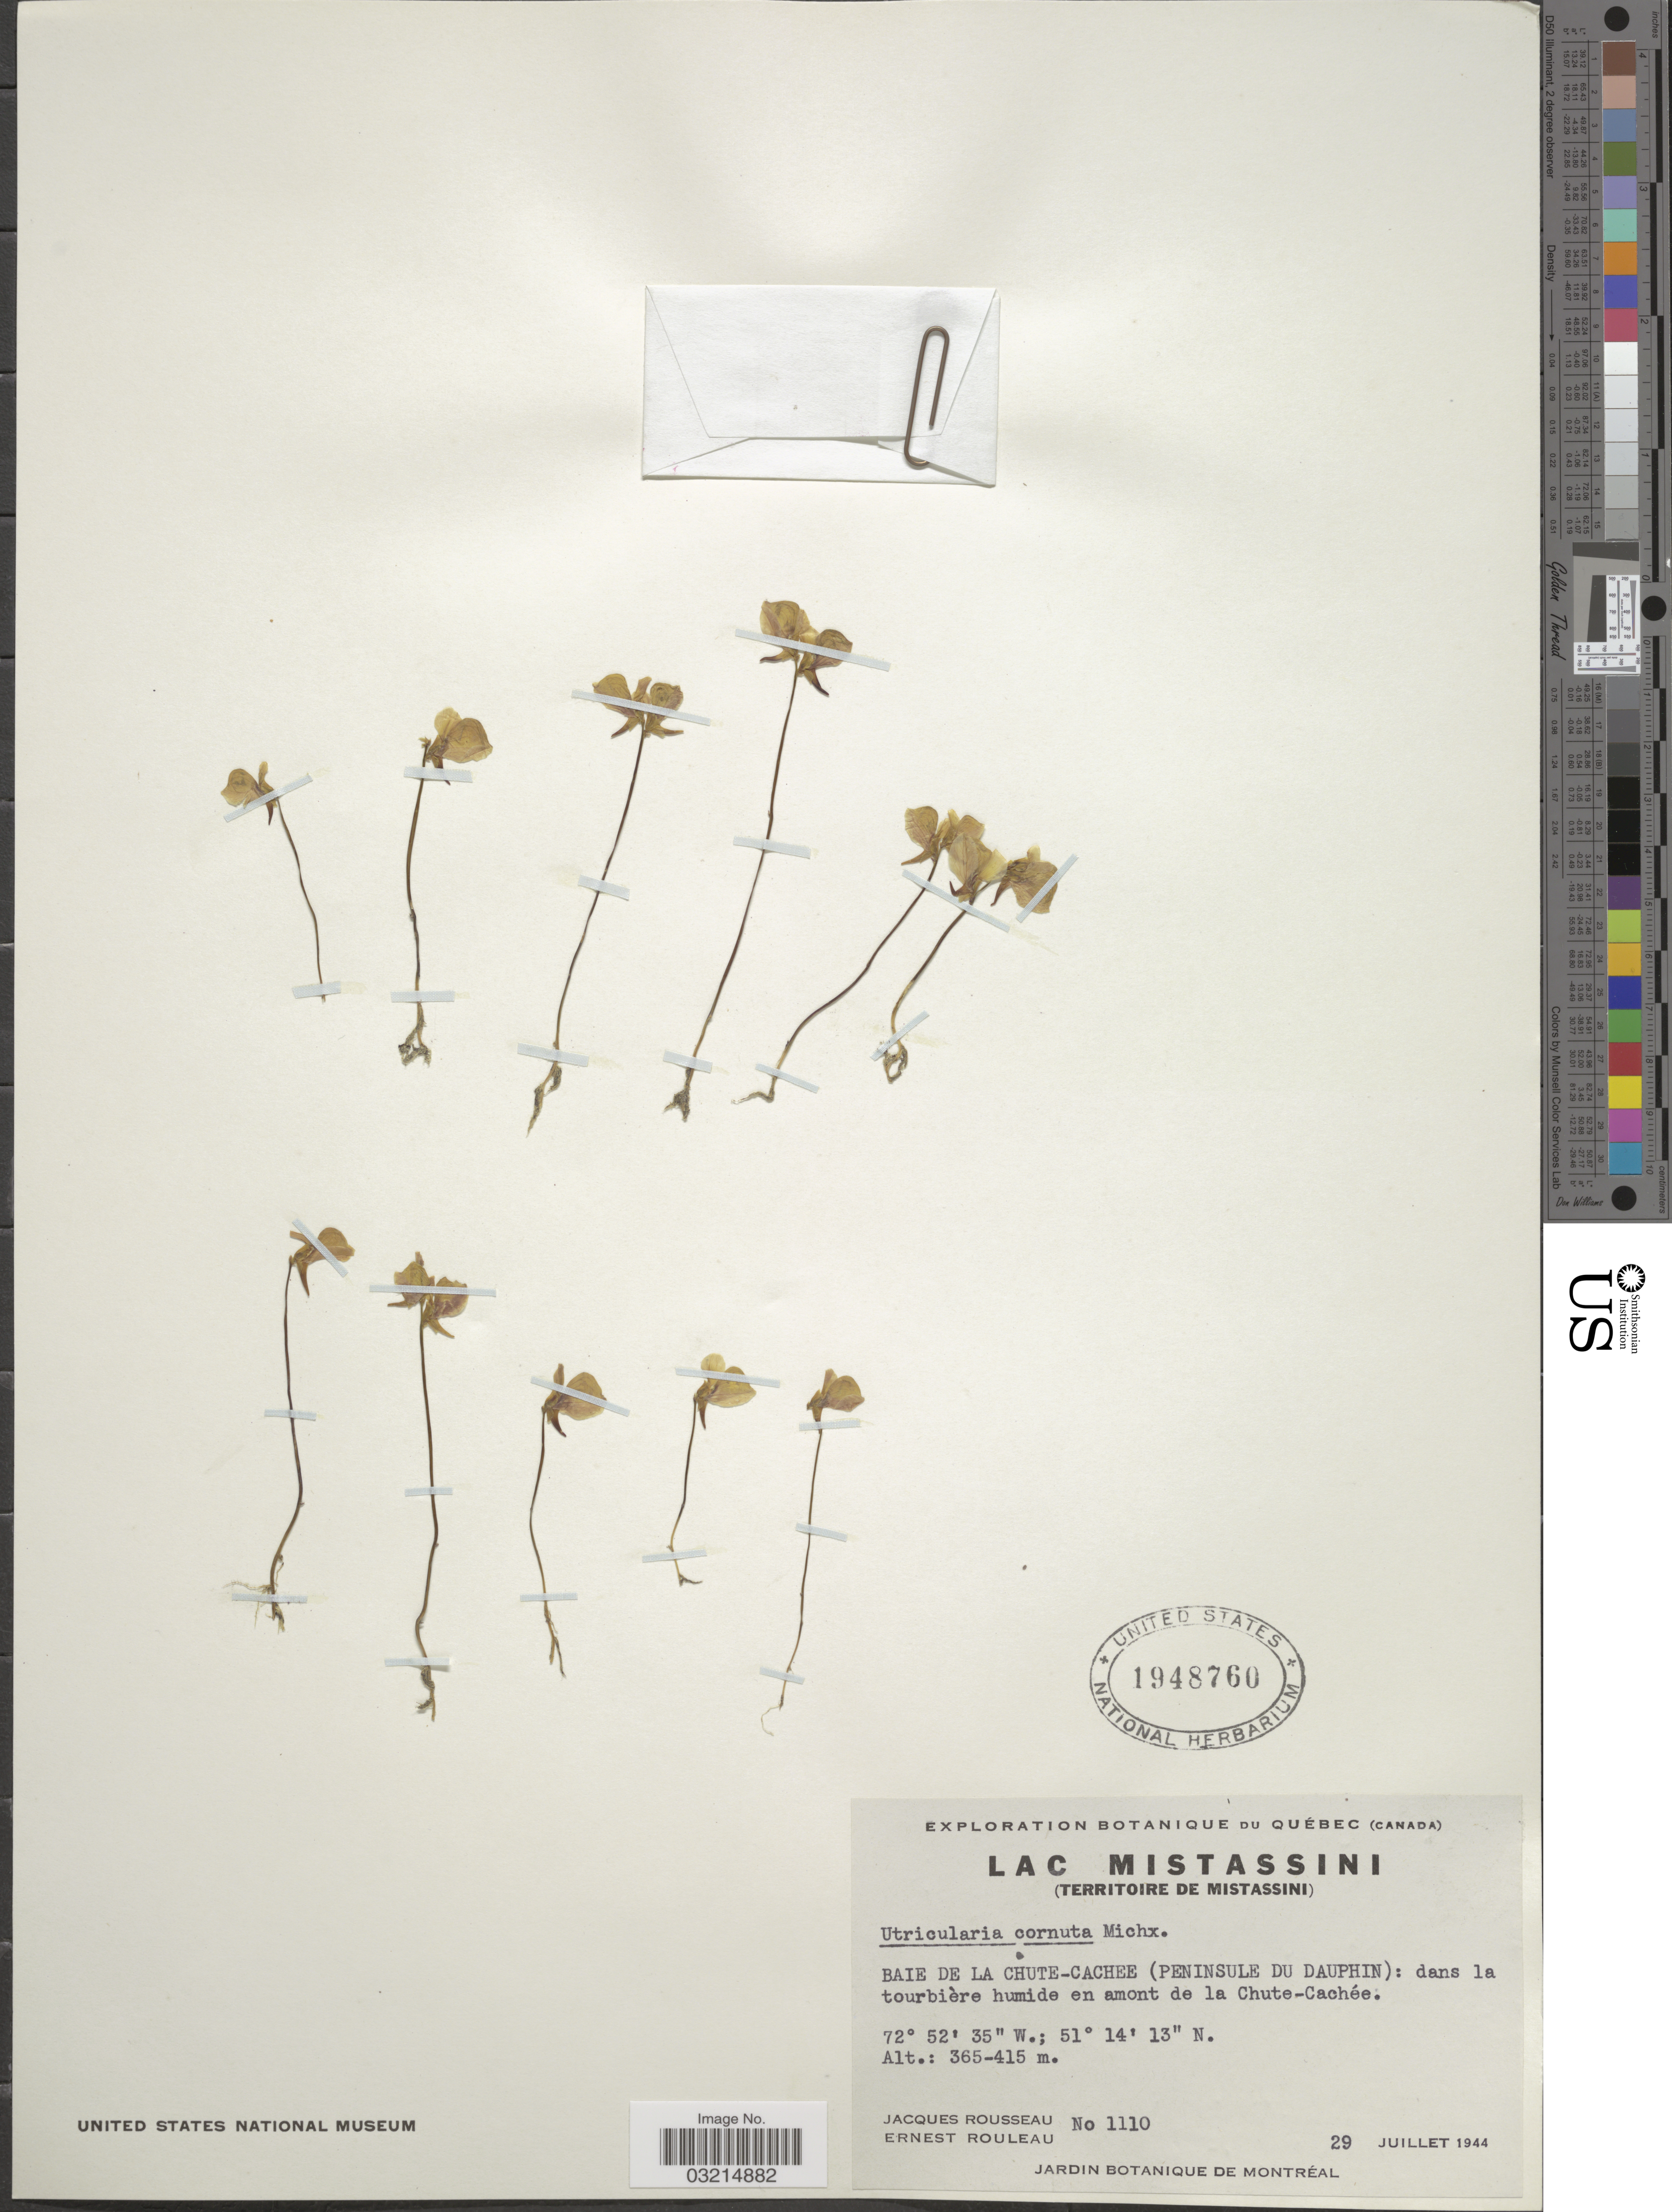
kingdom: Plantae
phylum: Tracheophyta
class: Magnoliopsida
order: Lamiales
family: Lentibulariaceae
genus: Utricularia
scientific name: Utricularia cornuta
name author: Michx.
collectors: J. Rousseau & J. Rouleau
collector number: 1110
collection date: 1944-07-29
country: Canada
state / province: Quebec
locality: Lac Mistassini (Territoire de Mistassini), Baie de La Chute-Cachee (Peninsule du Dauphin): dans la tourbière humide en amont de la Chute-Cachée.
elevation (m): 365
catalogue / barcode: US 1948760